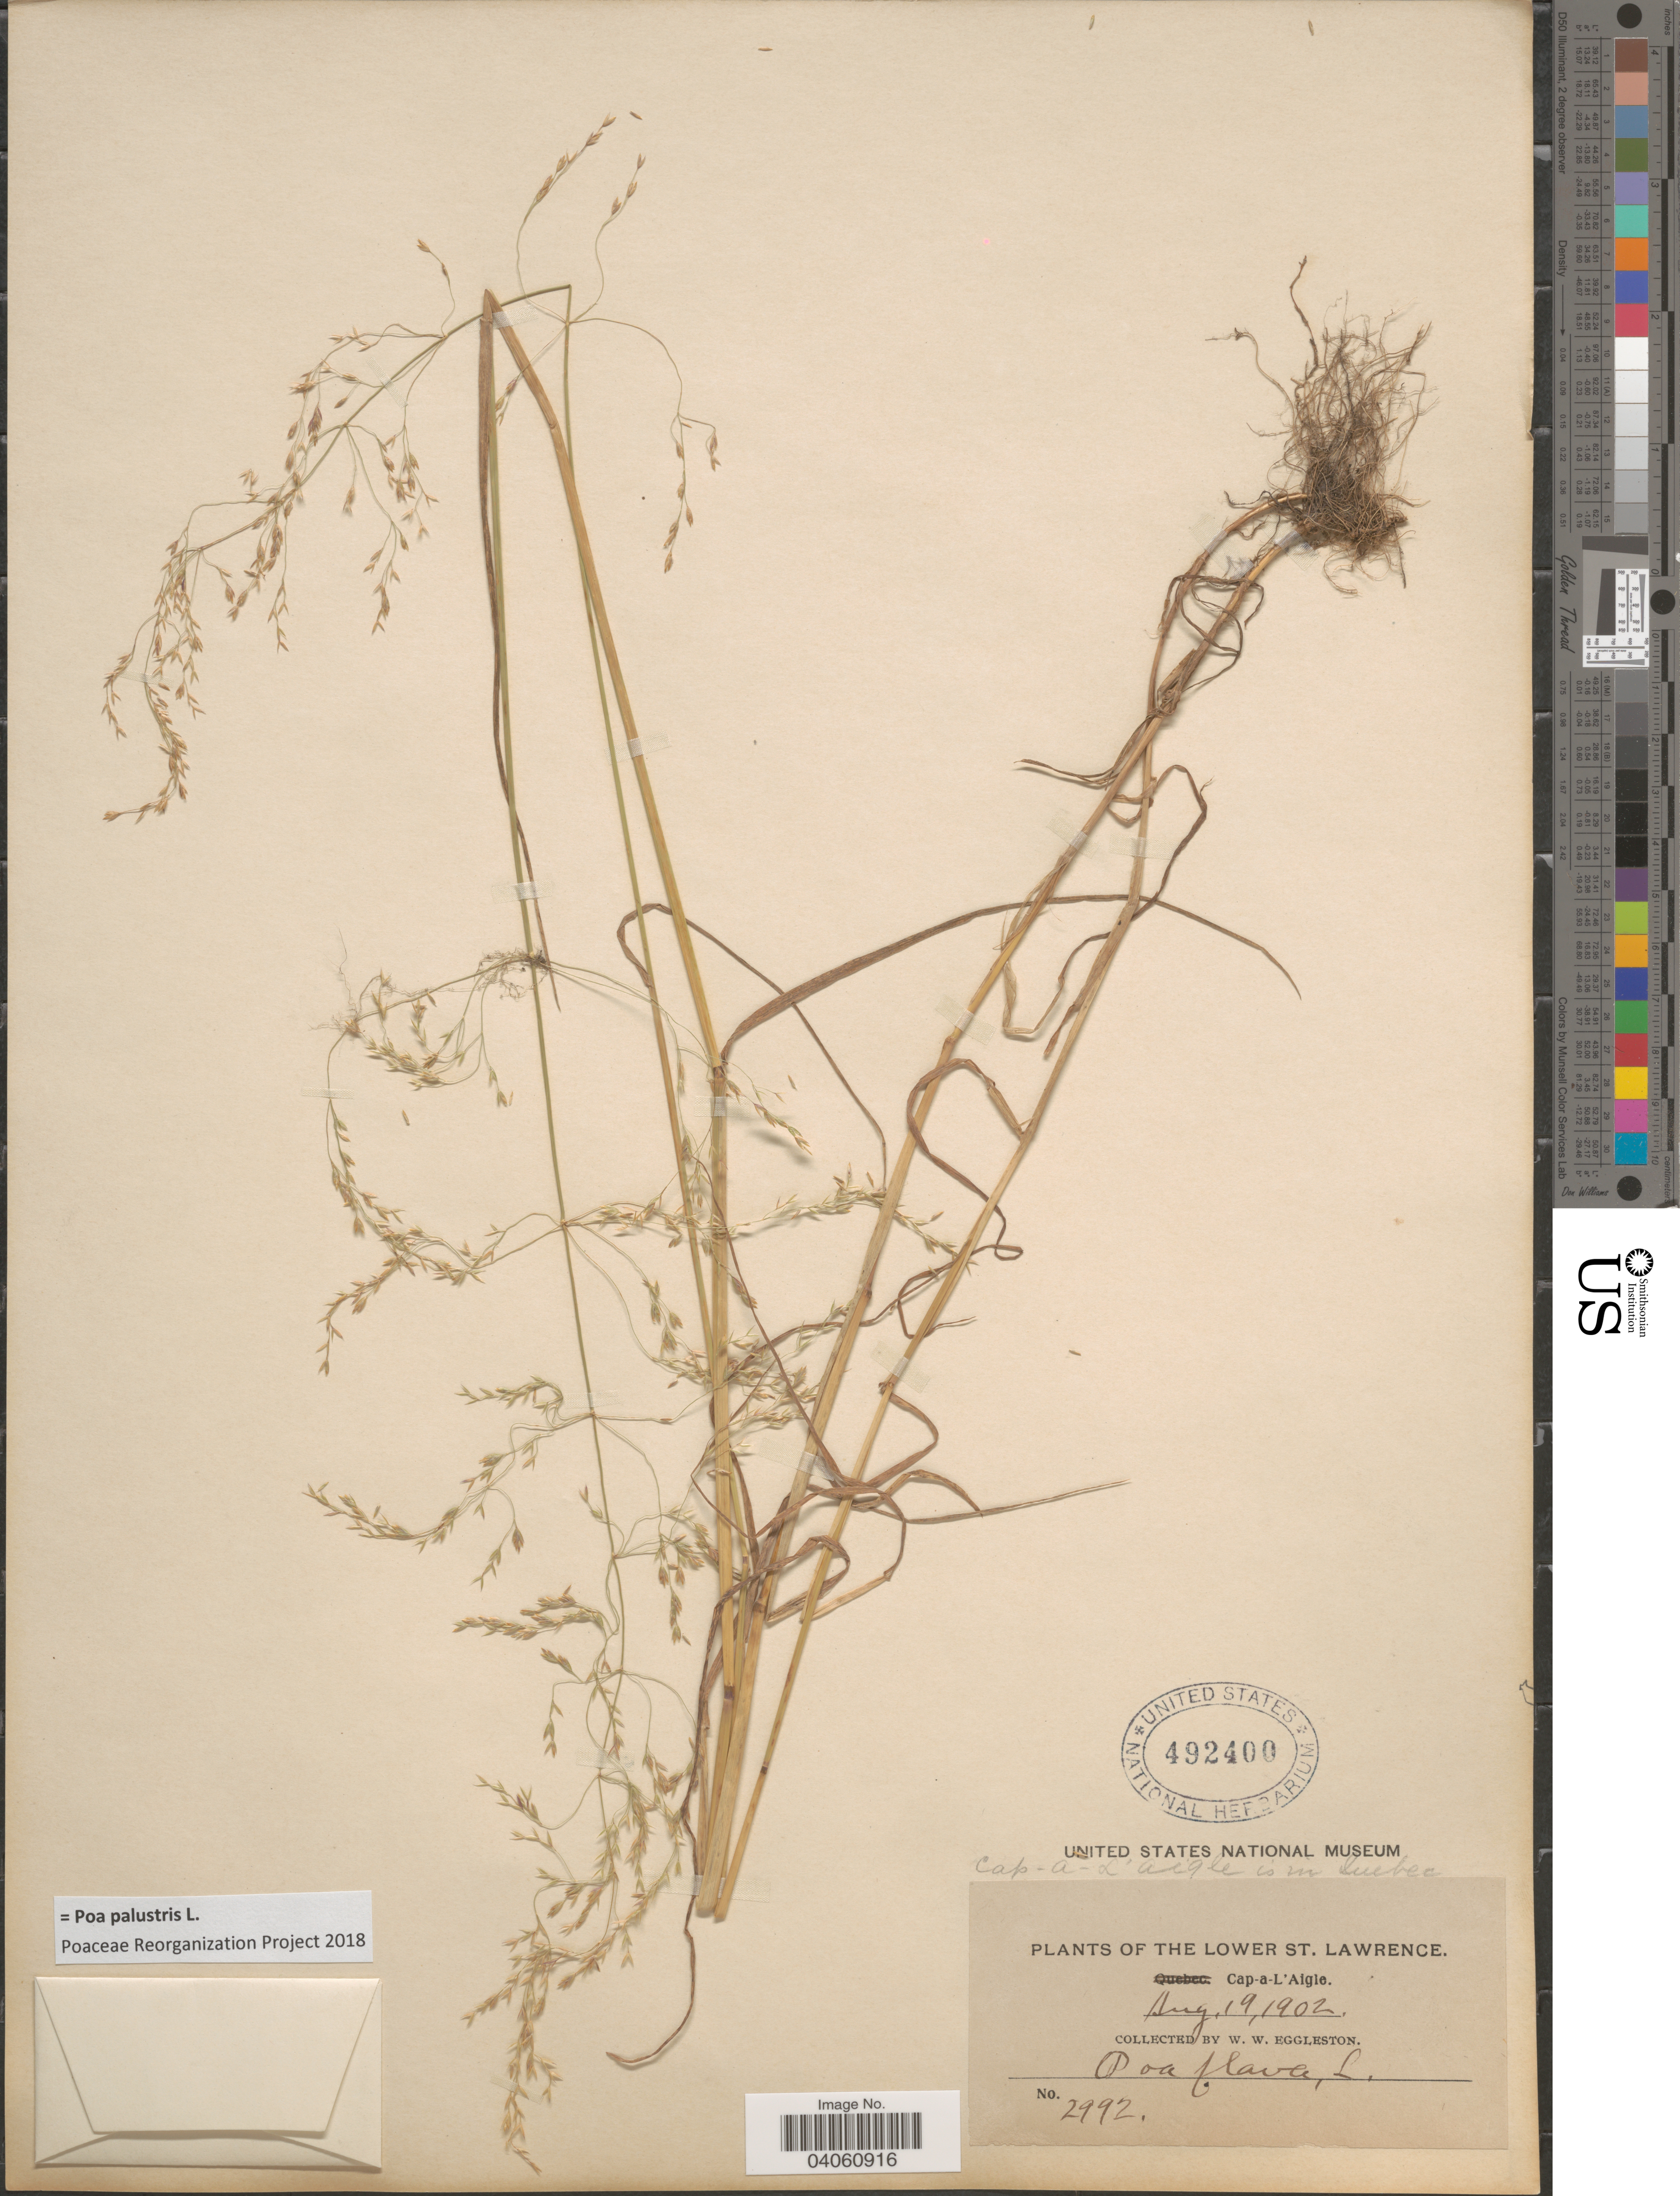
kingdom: Plantae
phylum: Tracheophyta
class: Liliopsida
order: Poales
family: Poaceae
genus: Poa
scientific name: Poa palustris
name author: L.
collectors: W. W. Eggleston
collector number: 2992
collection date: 1902-08-19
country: Canada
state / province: Quebec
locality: The Lower St. Lawrence. Cap-a-L'Aigle.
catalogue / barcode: US 492400